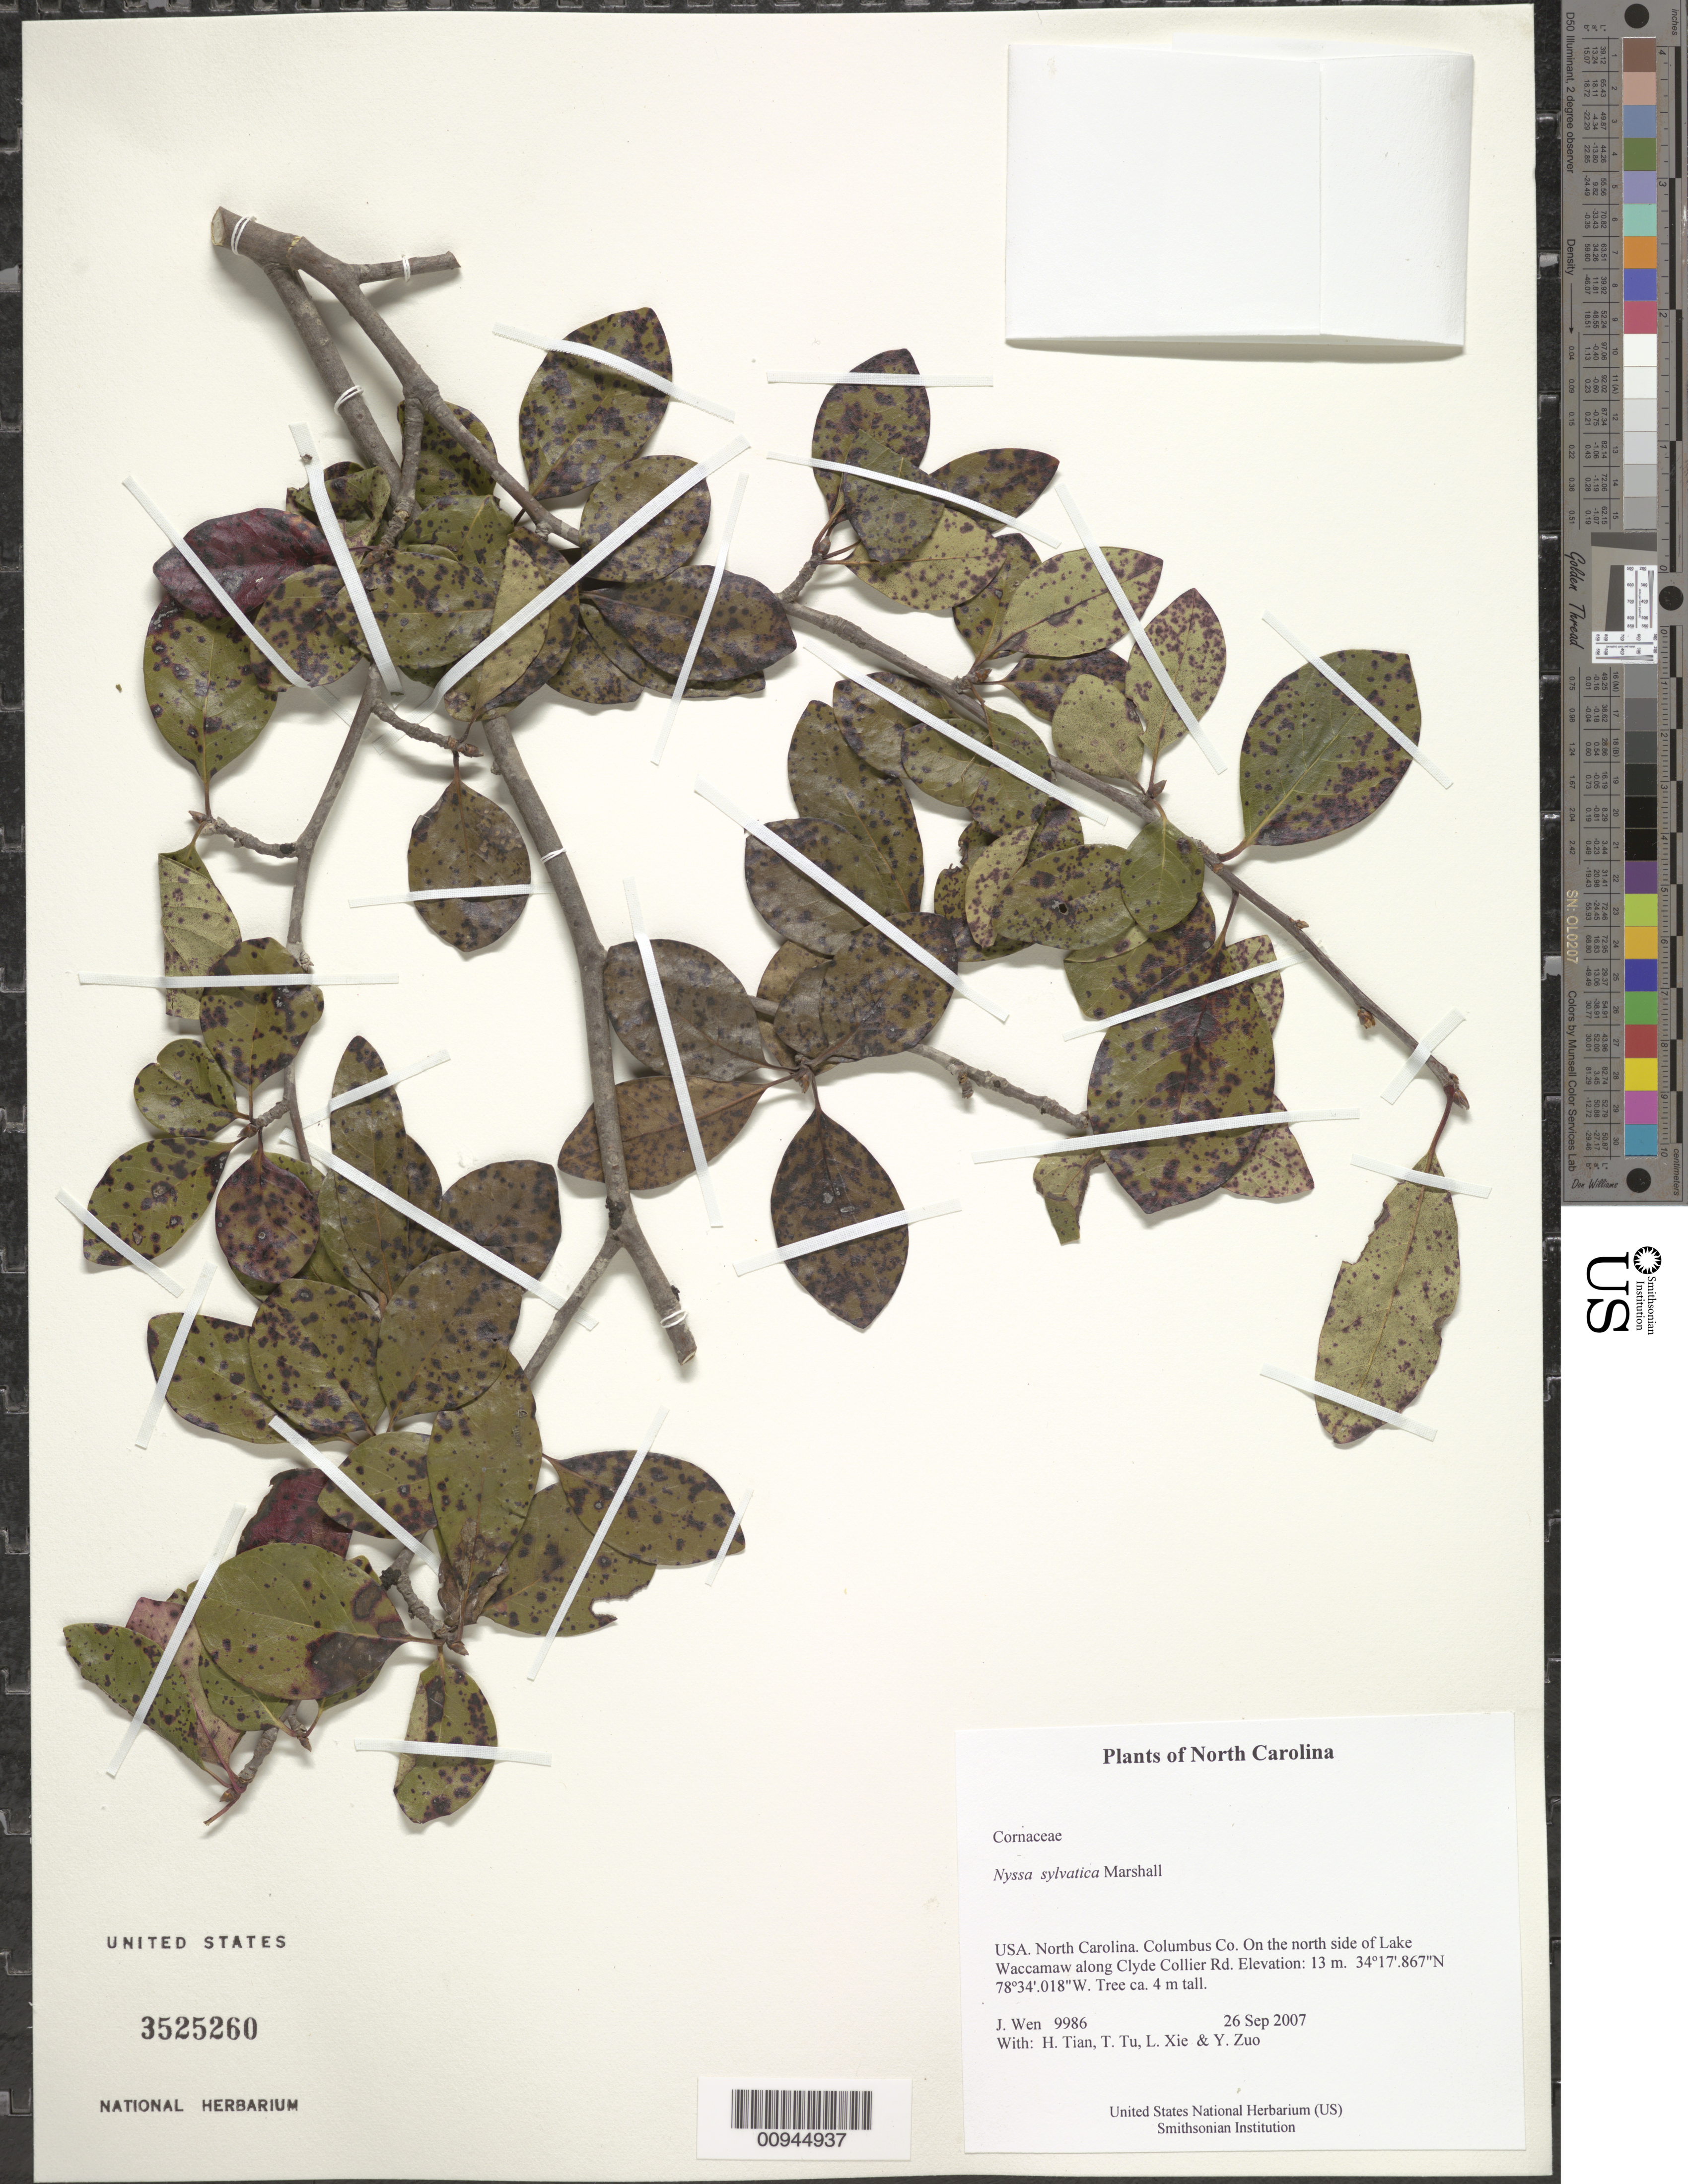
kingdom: Plantae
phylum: Tracheophyta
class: Magnoliopsida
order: Cornales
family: Nyssaceae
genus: Nyssa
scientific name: Nyssa sylvatica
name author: Marshall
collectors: J. Wen, H. Tian, T. Tu, L. Xie & Y. Zuo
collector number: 9986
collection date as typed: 26 Sep 2007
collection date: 2007-09-26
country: United States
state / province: North Carolina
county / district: Columbus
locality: On the north side of Lake Waccamaw along Clyde Collier Rd.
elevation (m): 13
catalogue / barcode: US 3525260